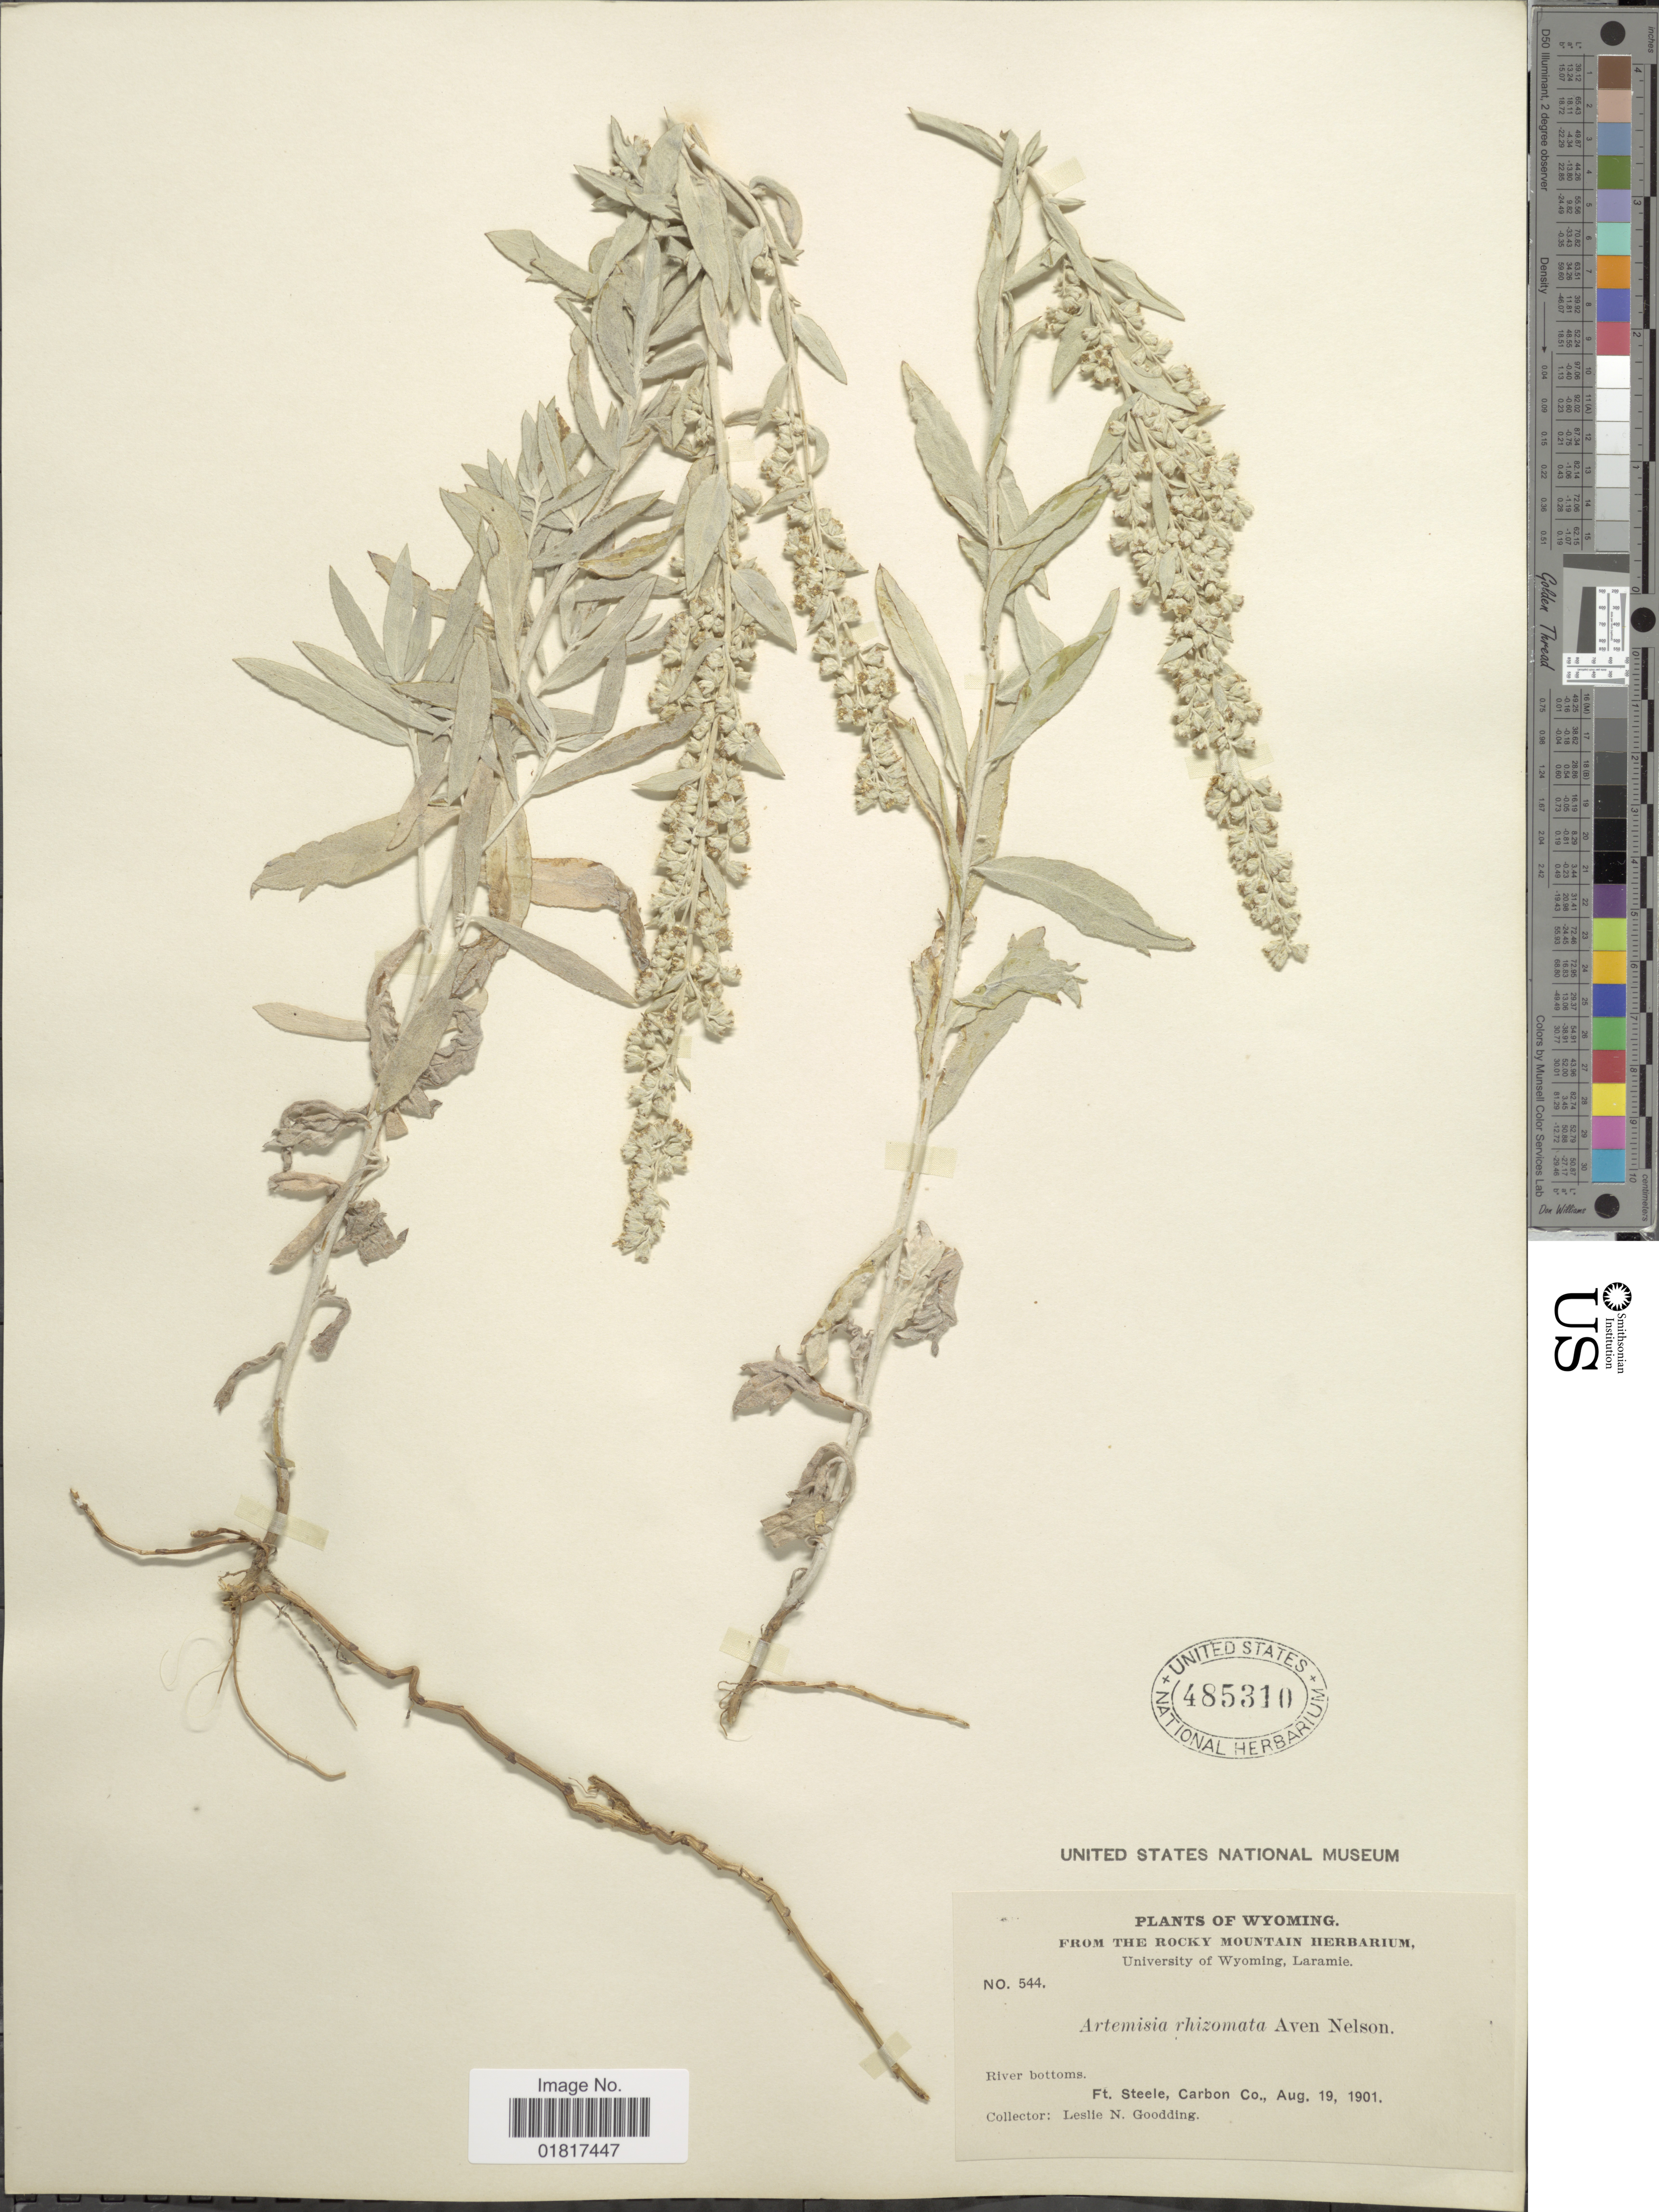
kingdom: Plantae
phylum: Tracheophyta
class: Magnoliopsida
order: Asterales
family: Asteraceae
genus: Artemisia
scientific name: Artemisia sp.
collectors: L. N. Goodding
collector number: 544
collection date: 1901-08-19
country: United States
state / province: Wyoming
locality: River bottoms. Ft Steele, Carbon Co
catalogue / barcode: US 485310